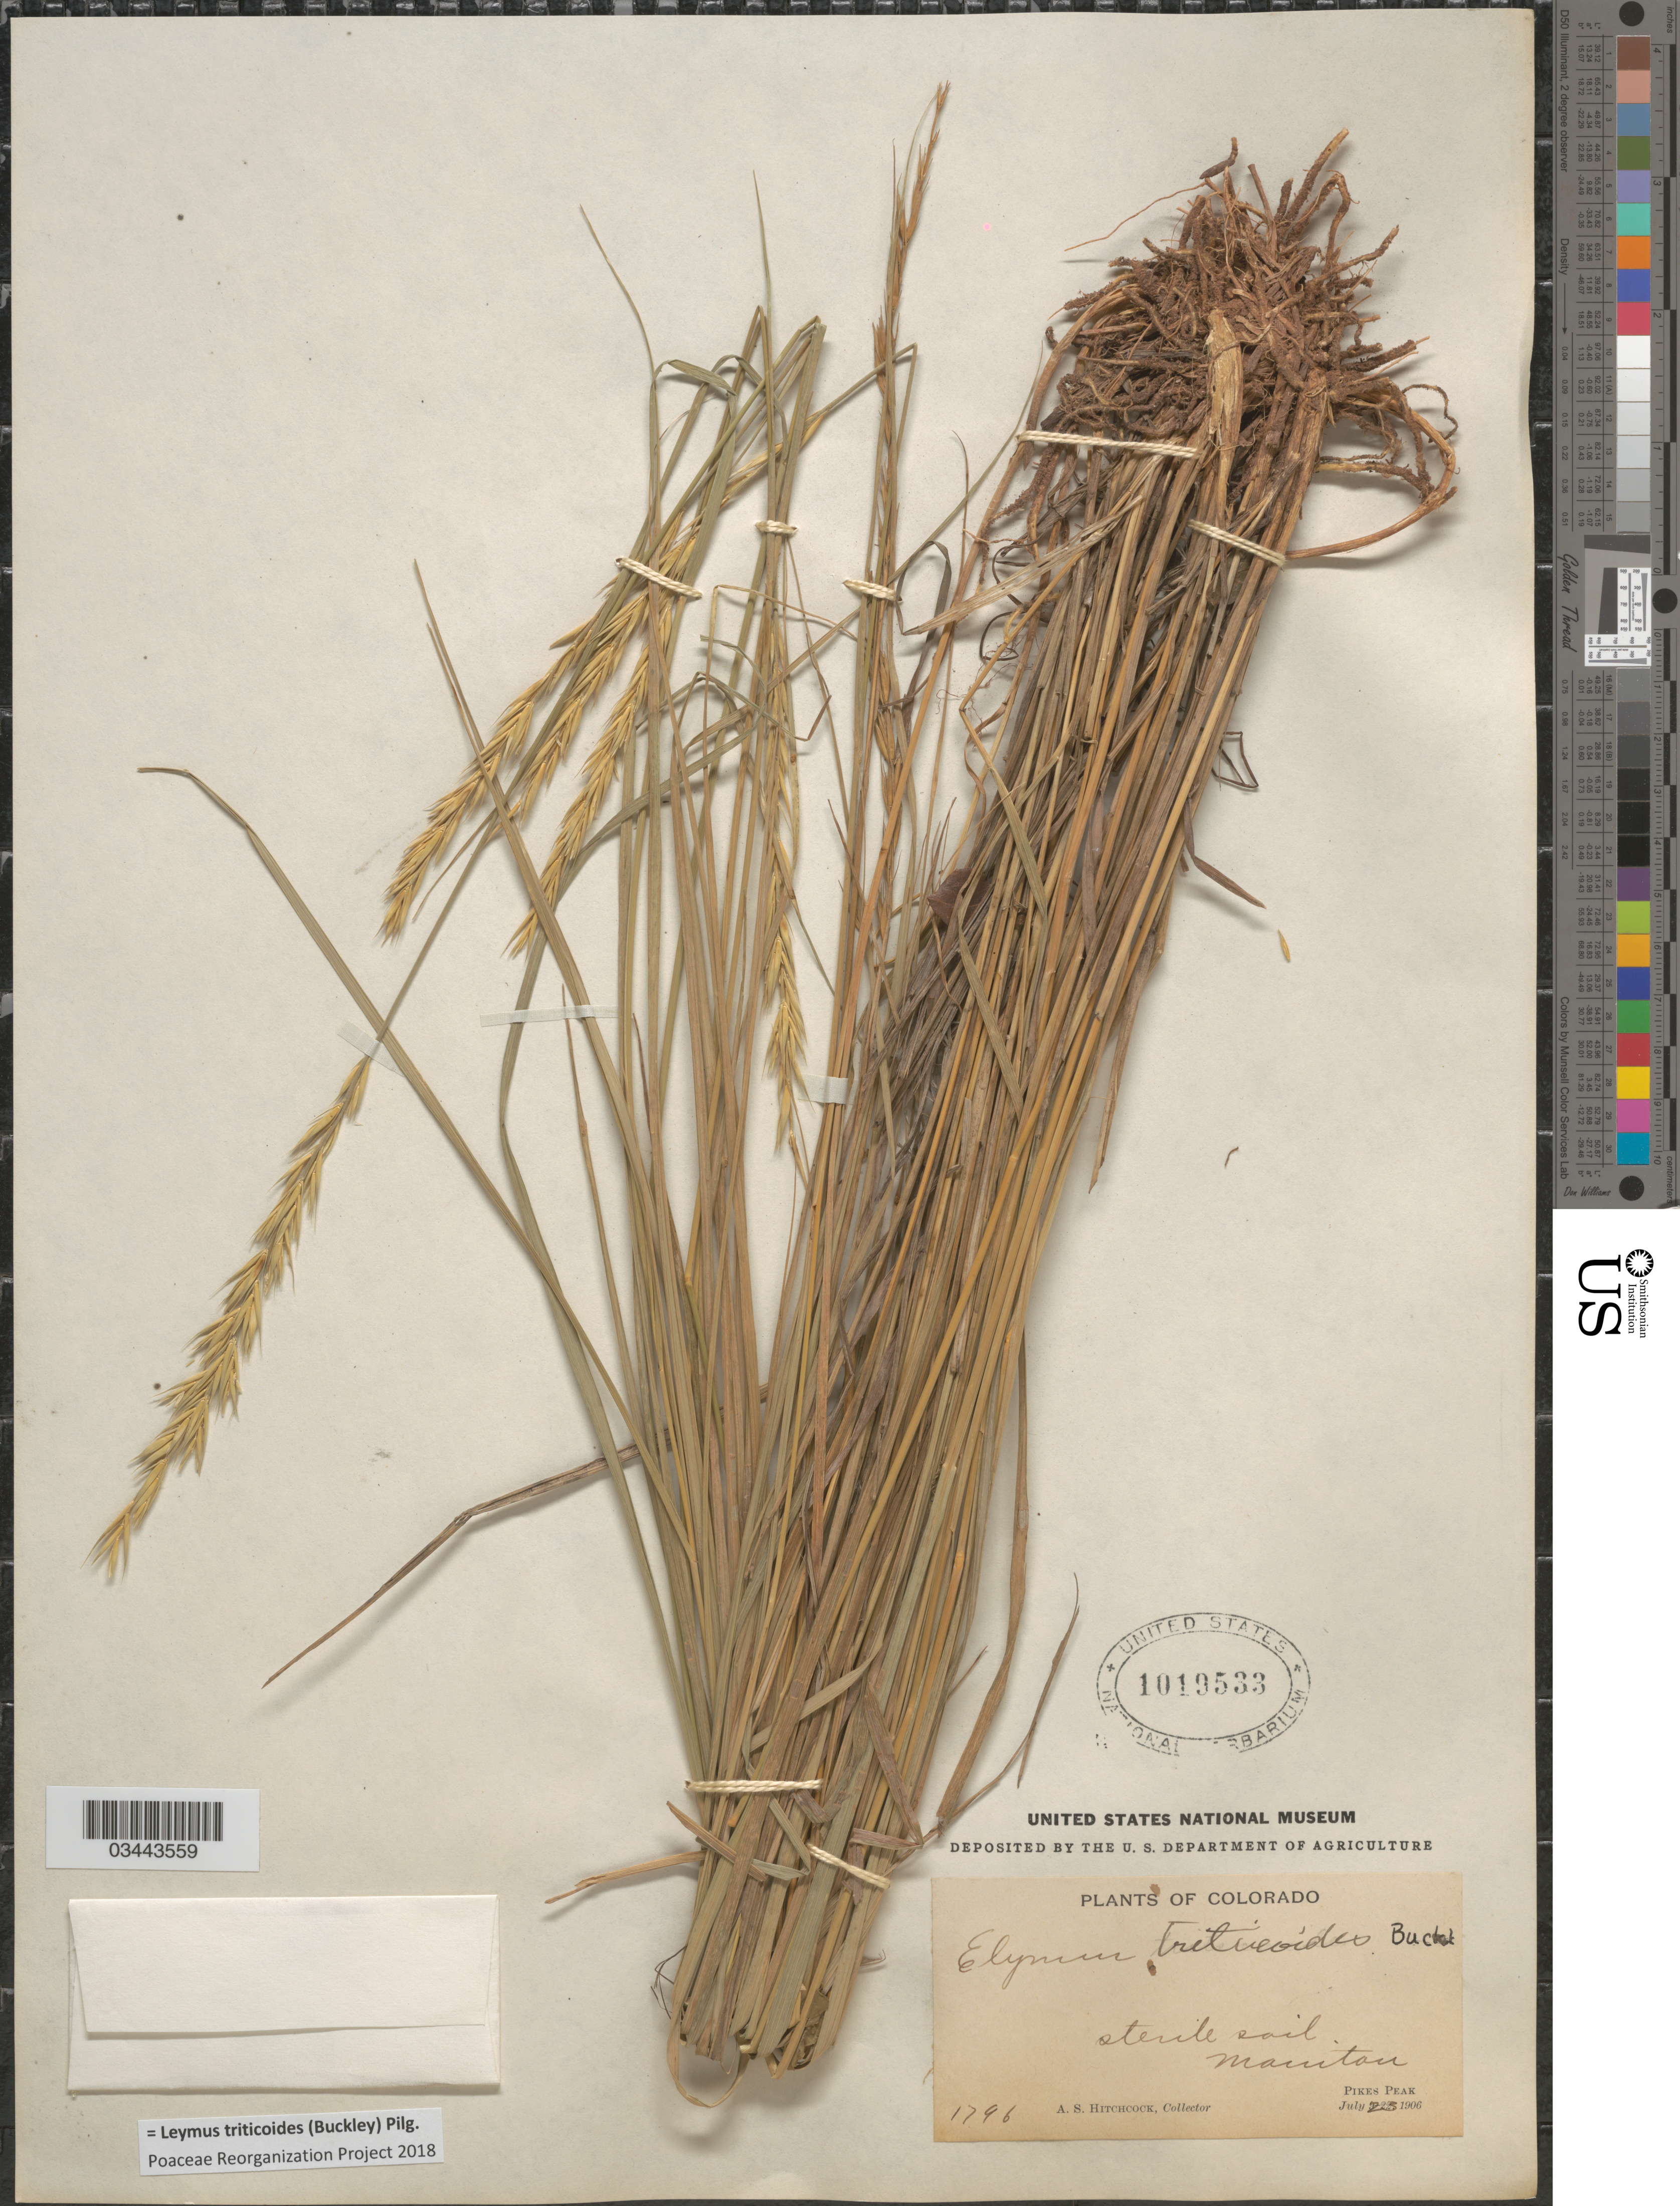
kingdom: Plantae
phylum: Tracheophyta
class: Liliopsida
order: Poales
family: Poaceae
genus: Leymus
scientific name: Leymus triticoides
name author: (Buckley) Pilg.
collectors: A. S. Hitchcock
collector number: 1796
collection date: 1906-07-23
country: United States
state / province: Colorado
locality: Sterile soil Manitou. Pikes Peak.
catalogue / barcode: US 1019533